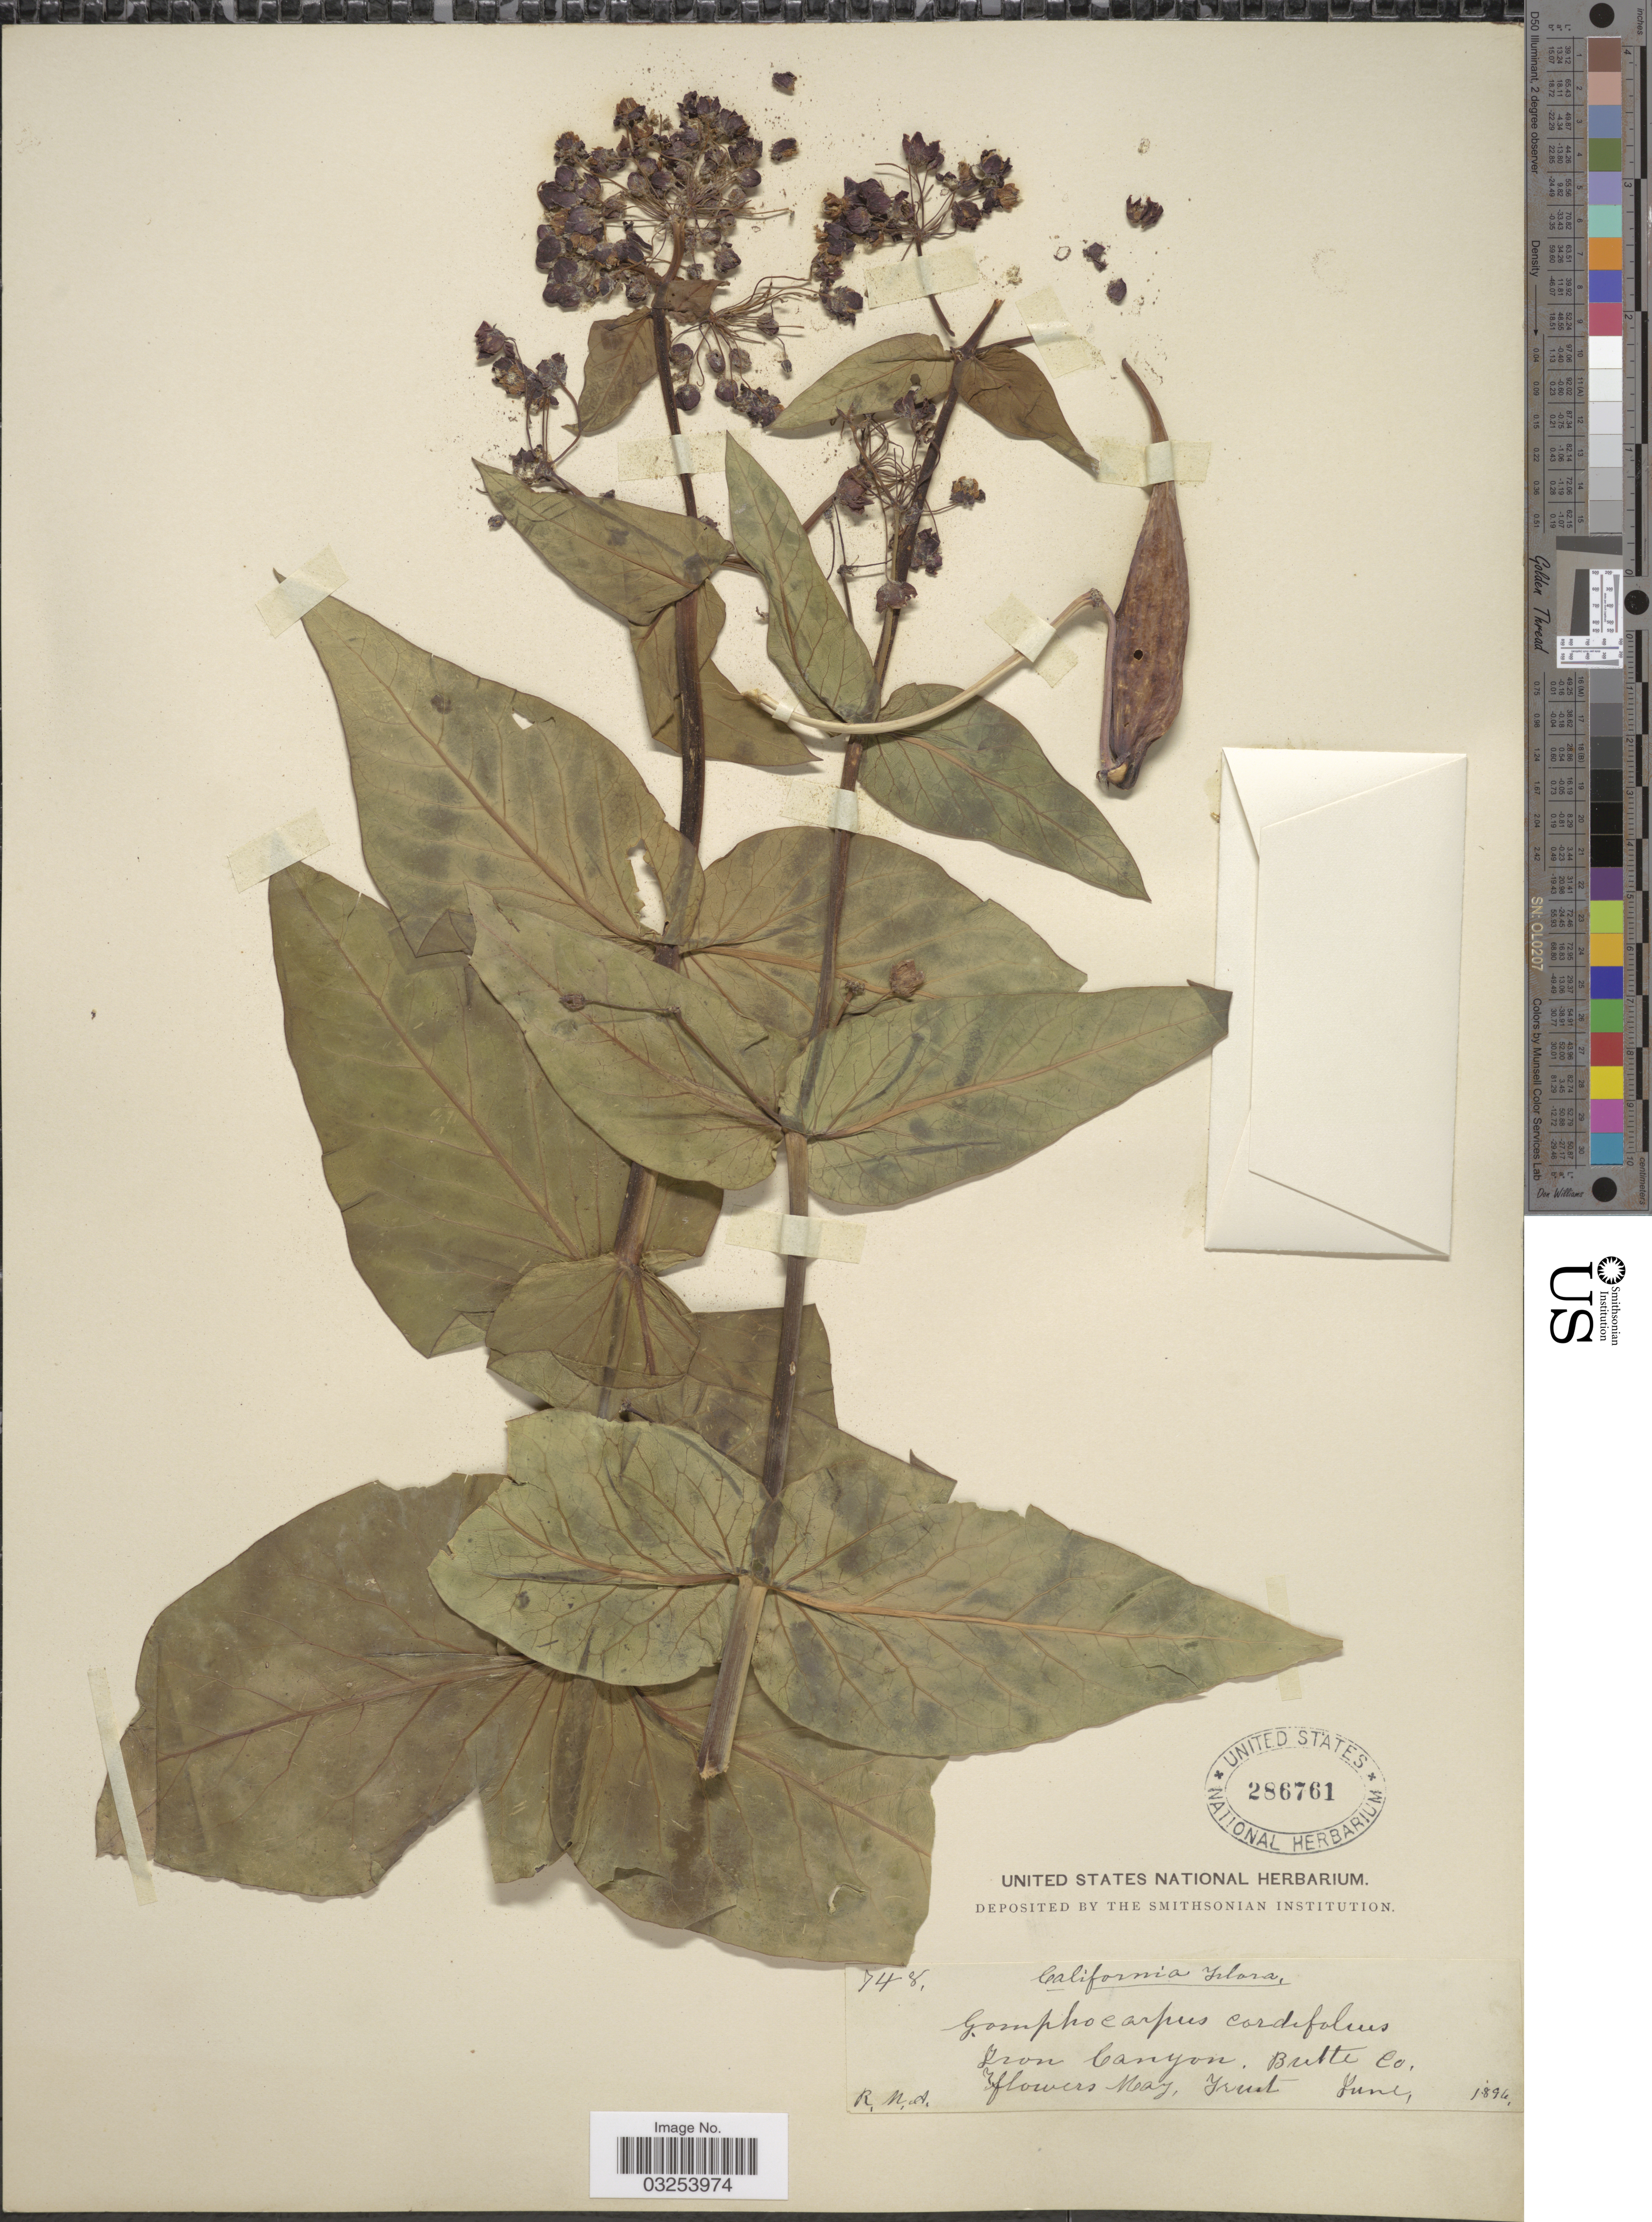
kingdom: Plantae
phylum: Tracheophyta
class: Magnoliopsida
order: Gentianales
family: Apocynaceae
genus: Asclepias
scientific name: Asclepias cordifolia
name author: (Benth.) Jeps.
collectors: R. M. A.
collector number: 748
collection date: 1894-05/1894-06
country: United States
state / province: California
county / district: Butte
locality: Iron Canyon, Butte Co.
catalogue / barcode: US 286761